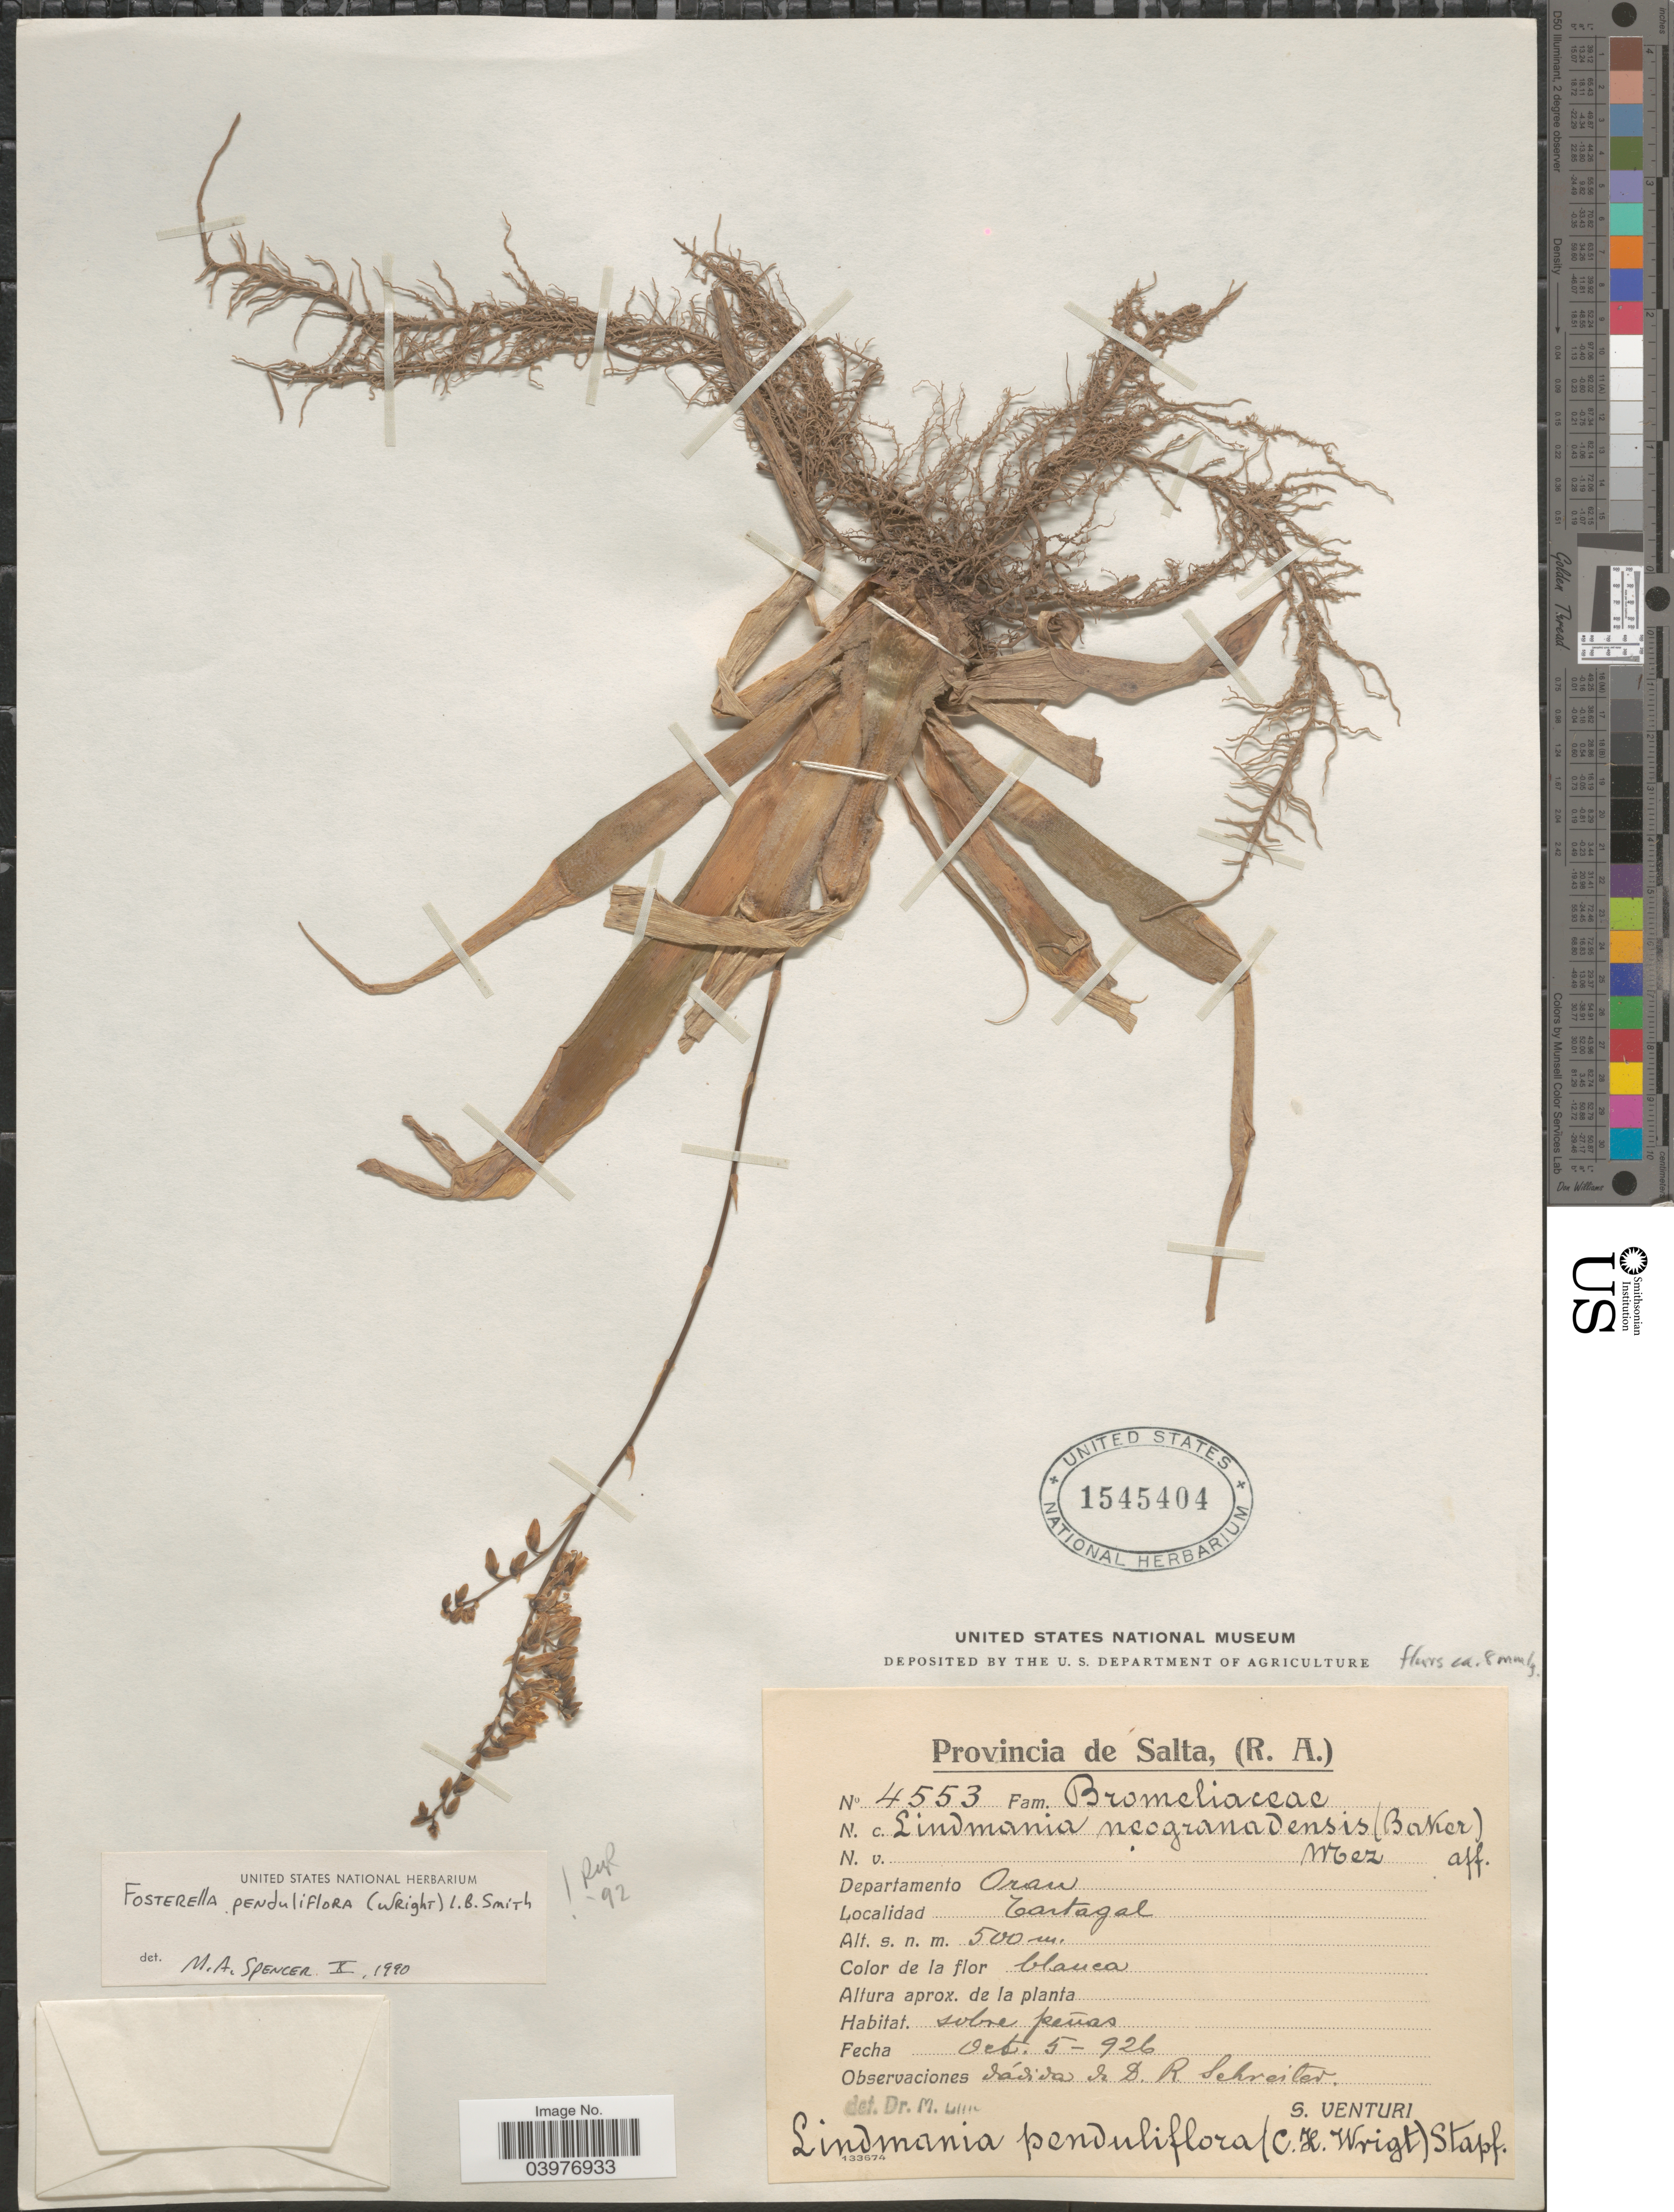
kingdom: Plantae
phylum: Tracheophyta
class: Liliopsida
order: Poales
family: Bromeliaceae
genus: Fosterella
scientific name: Fosterella penduliflora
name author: (C.H. Wright) L.B. Sm.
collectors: S. Venturi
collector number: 4553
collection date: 1926-10-05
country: Argentina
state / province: Salta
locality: Departamento Oran. Cartagal.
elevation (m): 500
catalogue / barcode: US 1545404